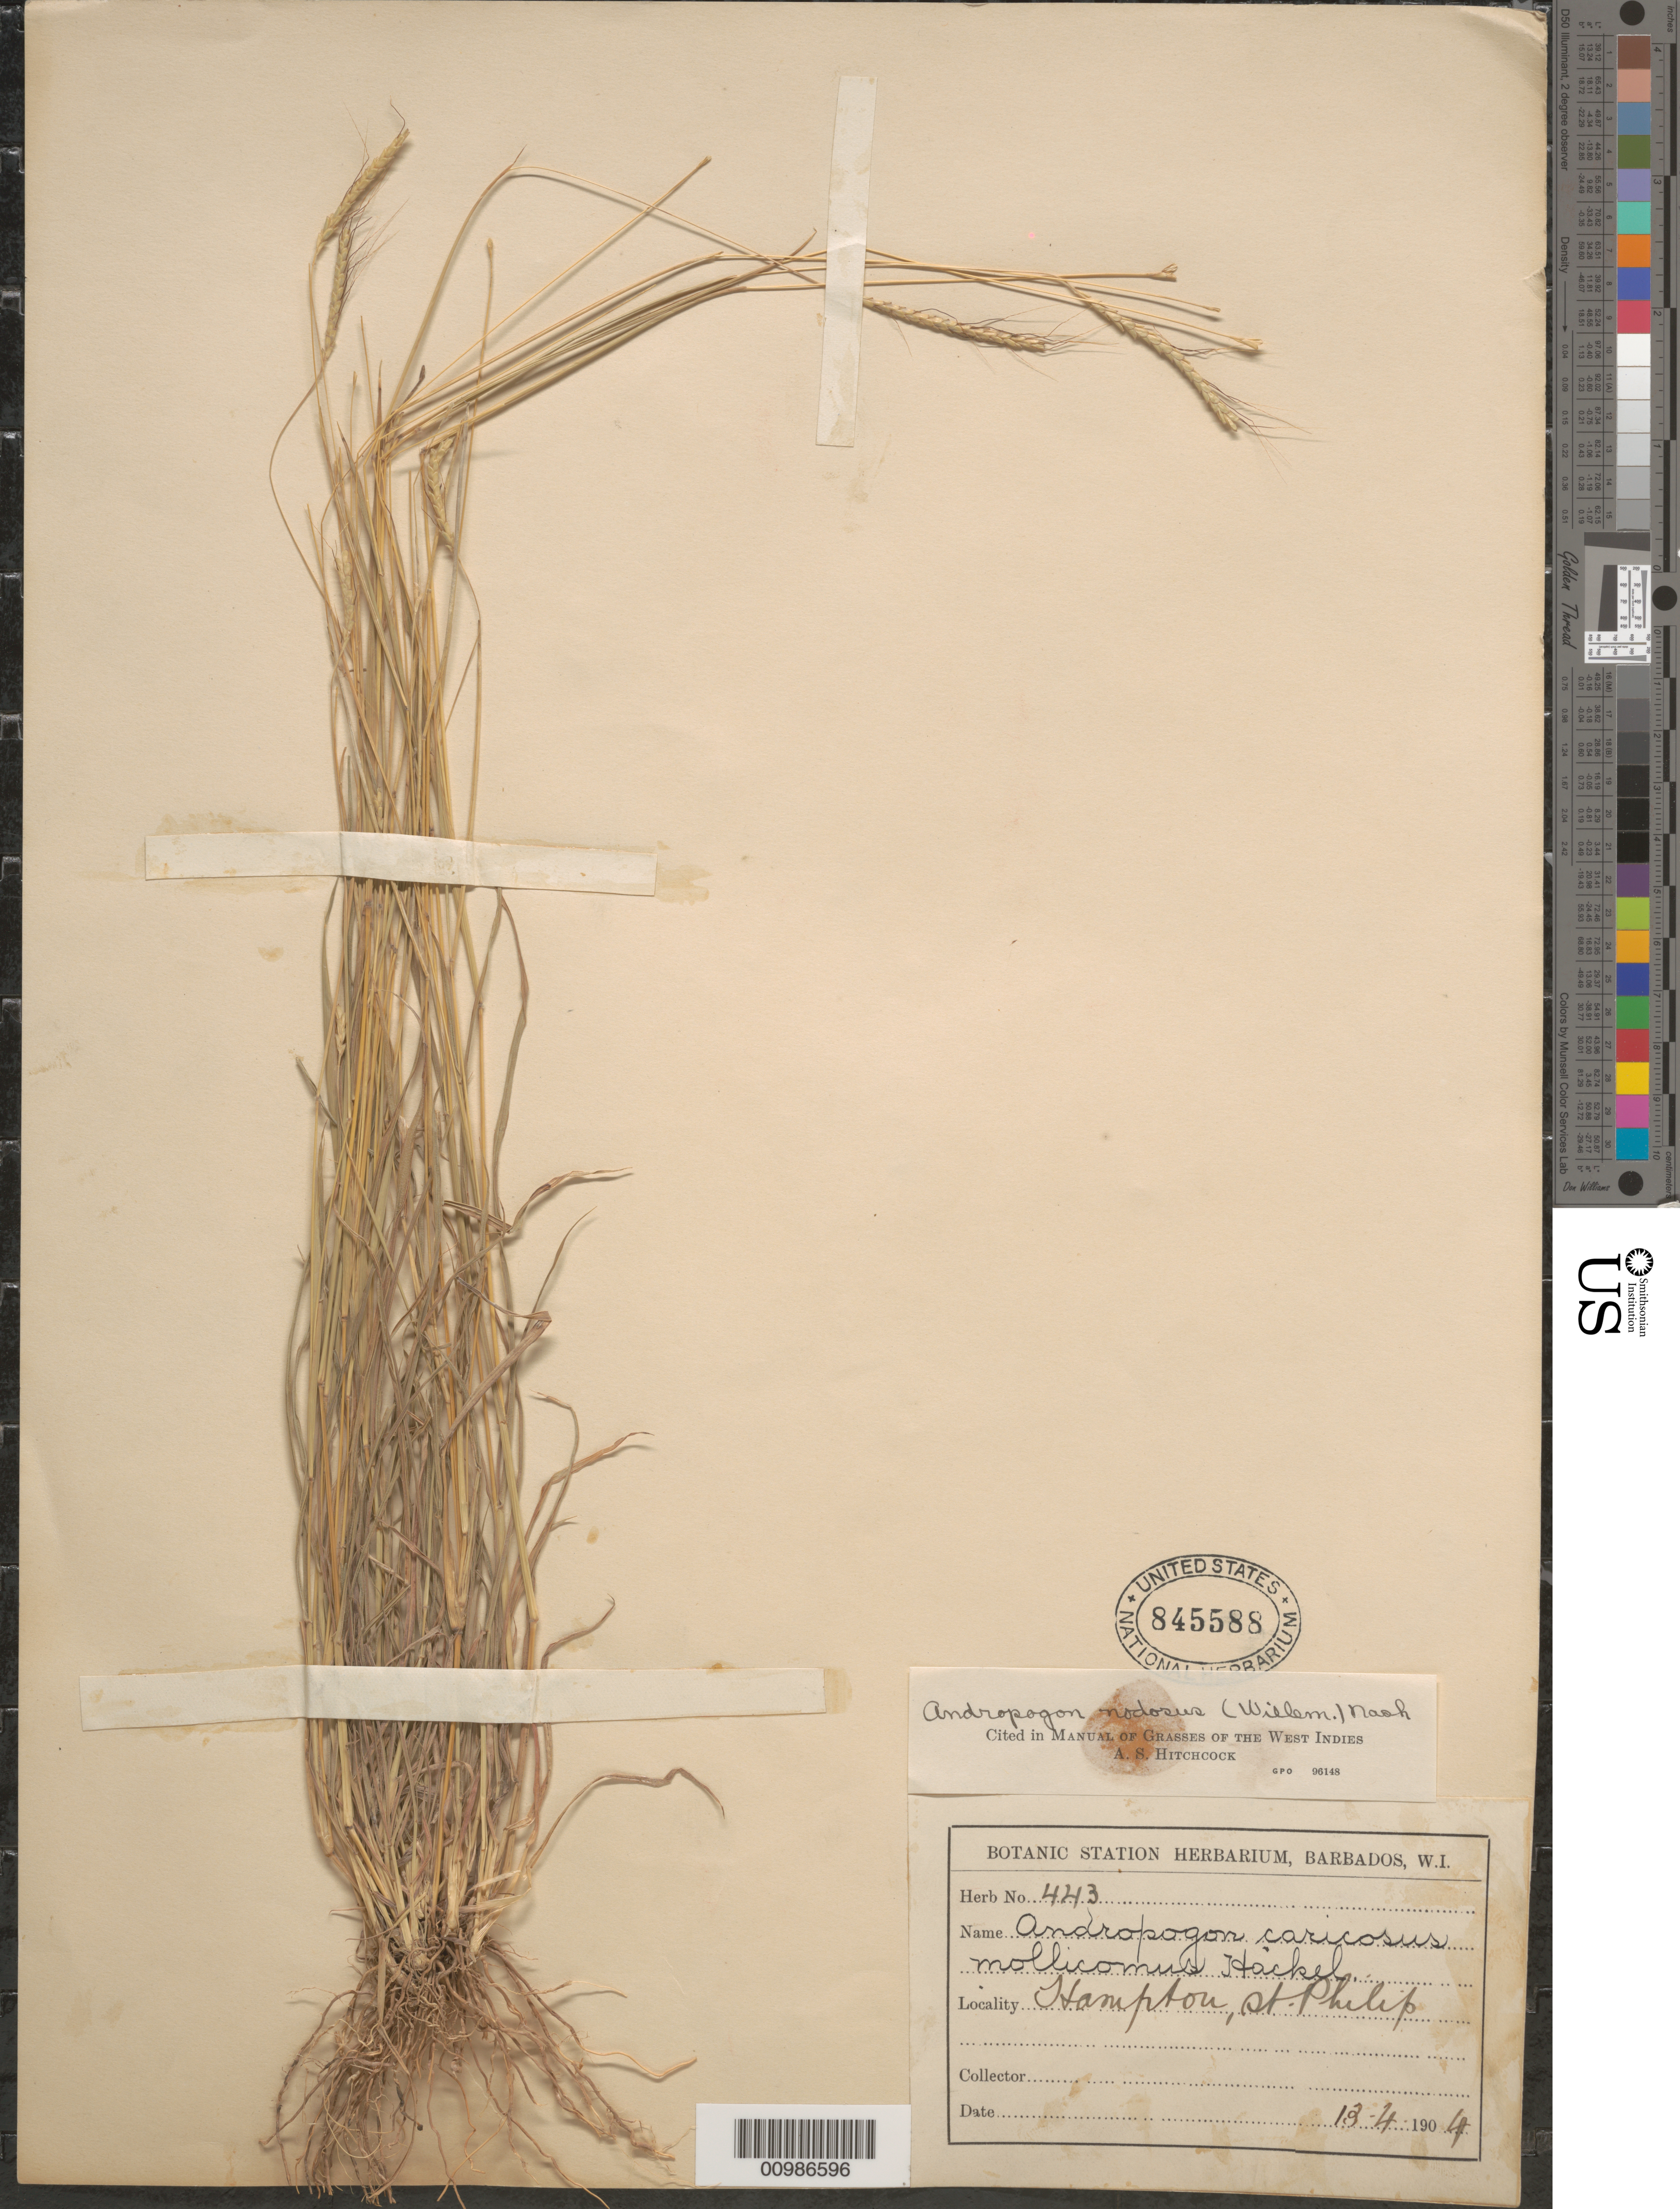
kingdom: Plantae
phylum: Tracheophyta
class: Liliopsida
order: Poales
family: Poaceae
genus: Andropogon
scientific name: Andropogon aristatus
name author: Poir.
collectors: ex herb. Bot. Sta. Barbados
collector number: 443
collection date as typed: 13 Apr 1904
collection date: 1904-04-13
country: Barbados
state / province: Saint Philip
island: Barbados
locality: Hampton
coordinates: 0 N, 0 E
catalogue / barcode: US 845588